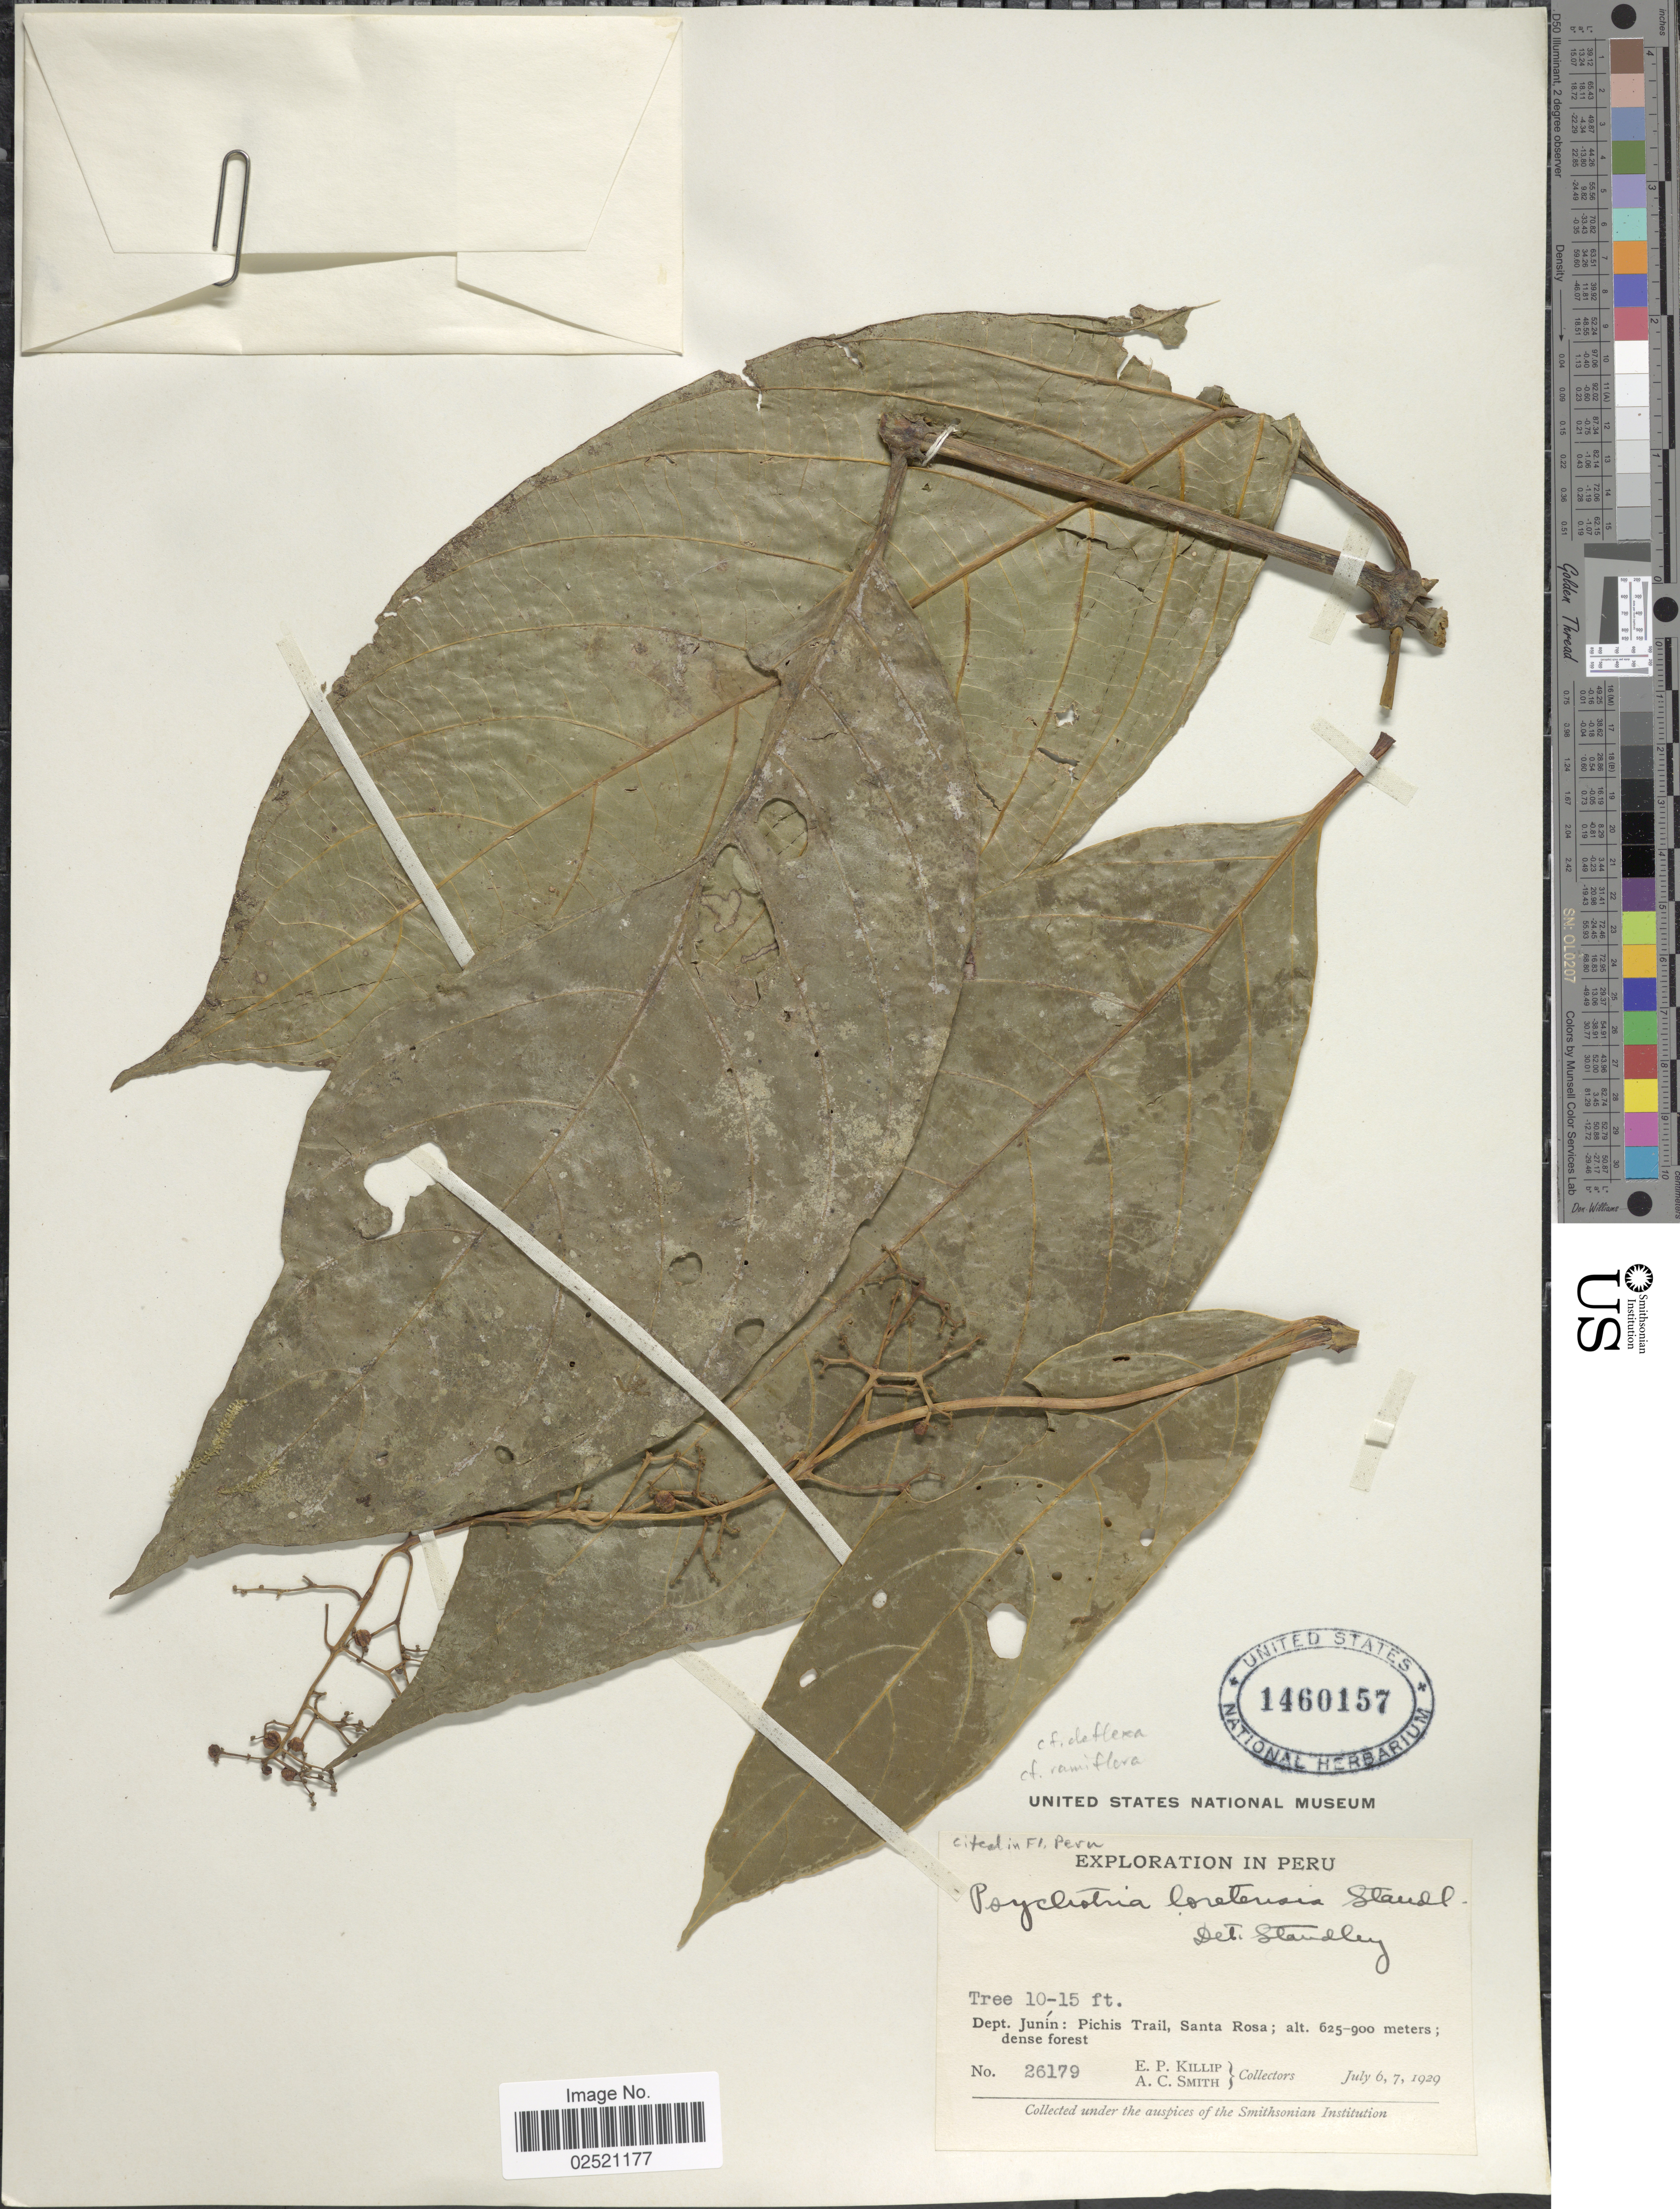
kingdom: Plantae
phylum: Tracheophyta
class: Magnoliopsida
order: Gentianales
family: Rubiaceae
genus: Psychotria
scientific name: Psychotria deflexa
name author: DC.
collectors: E. P. Killip & A. C. Smith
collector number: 26179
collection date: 1929-07-06/1929-07-07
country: Peru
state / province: Junín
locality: Pichis Trail, Santa Rosa.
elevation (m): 625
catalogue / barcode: US 1460157